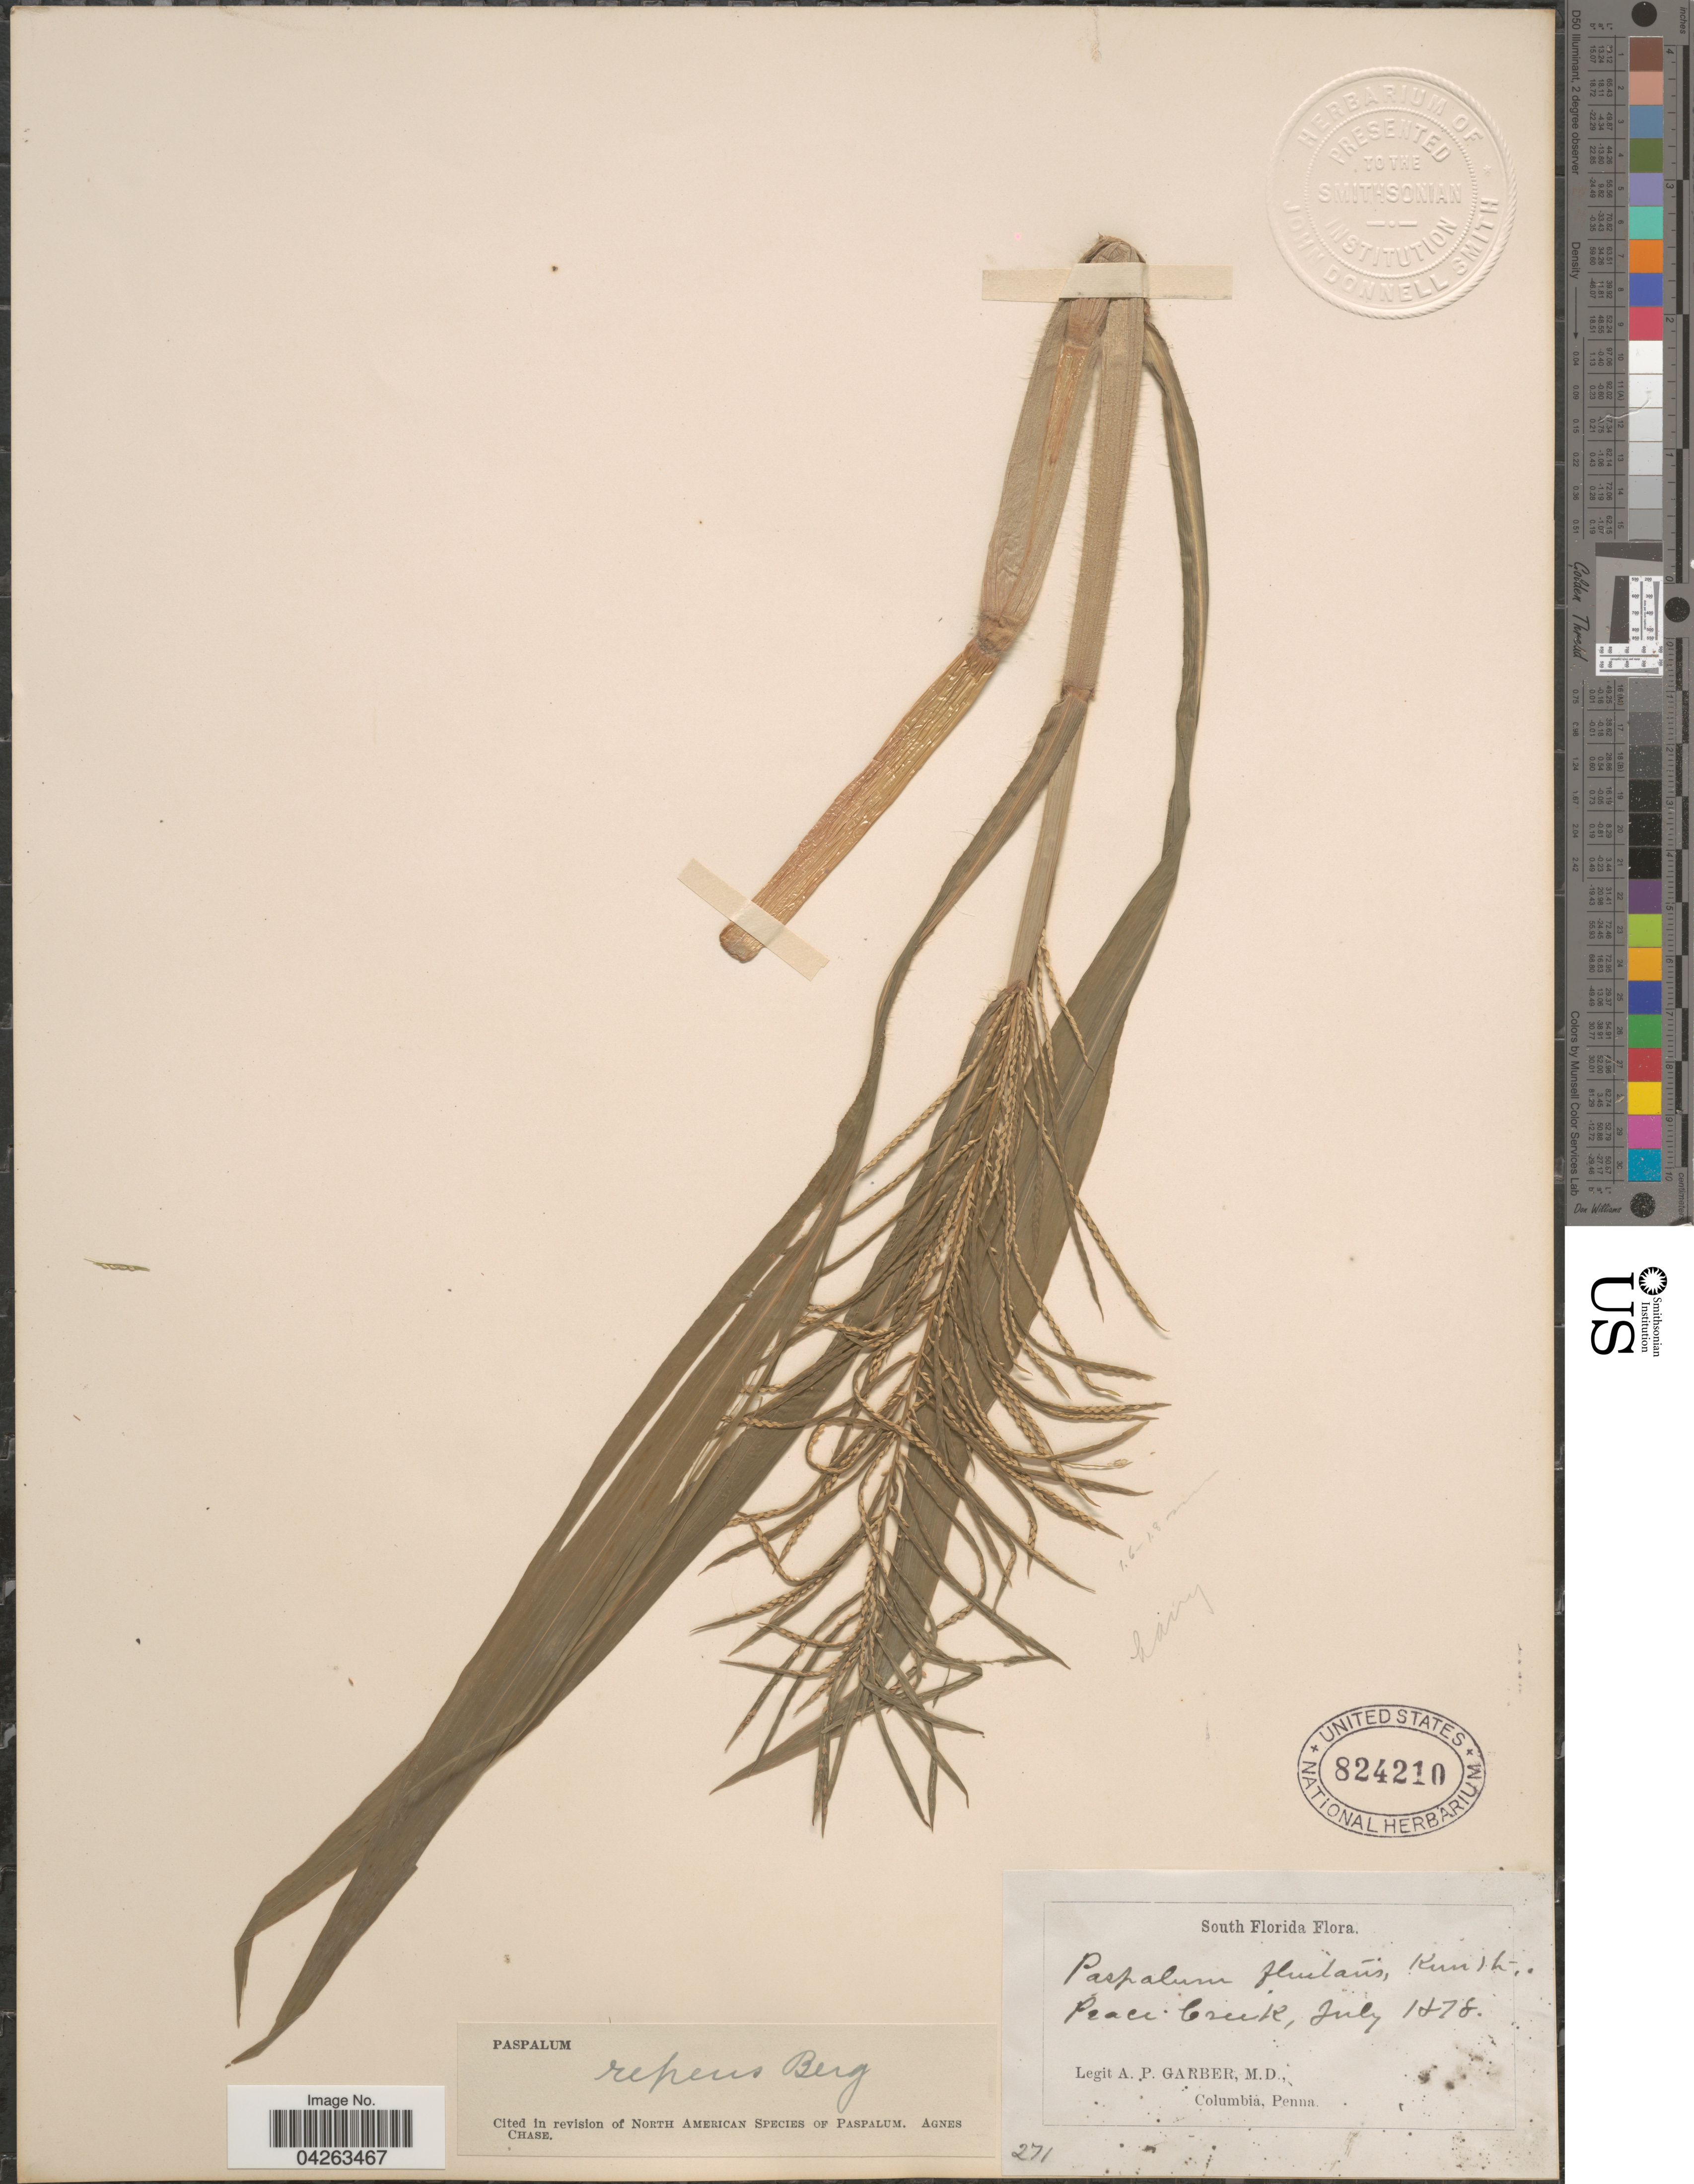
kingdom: Plantae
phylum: Tracheophyta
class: Liliopsida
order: Poales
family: Poaceae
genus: Paspalum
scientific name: Paspalum repens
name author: P.J. Bergius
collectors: A. P. Garber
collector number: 271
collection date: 1878-07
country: United States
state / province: Florida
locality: South Florida. Peace Creek.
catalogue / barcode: US 824210